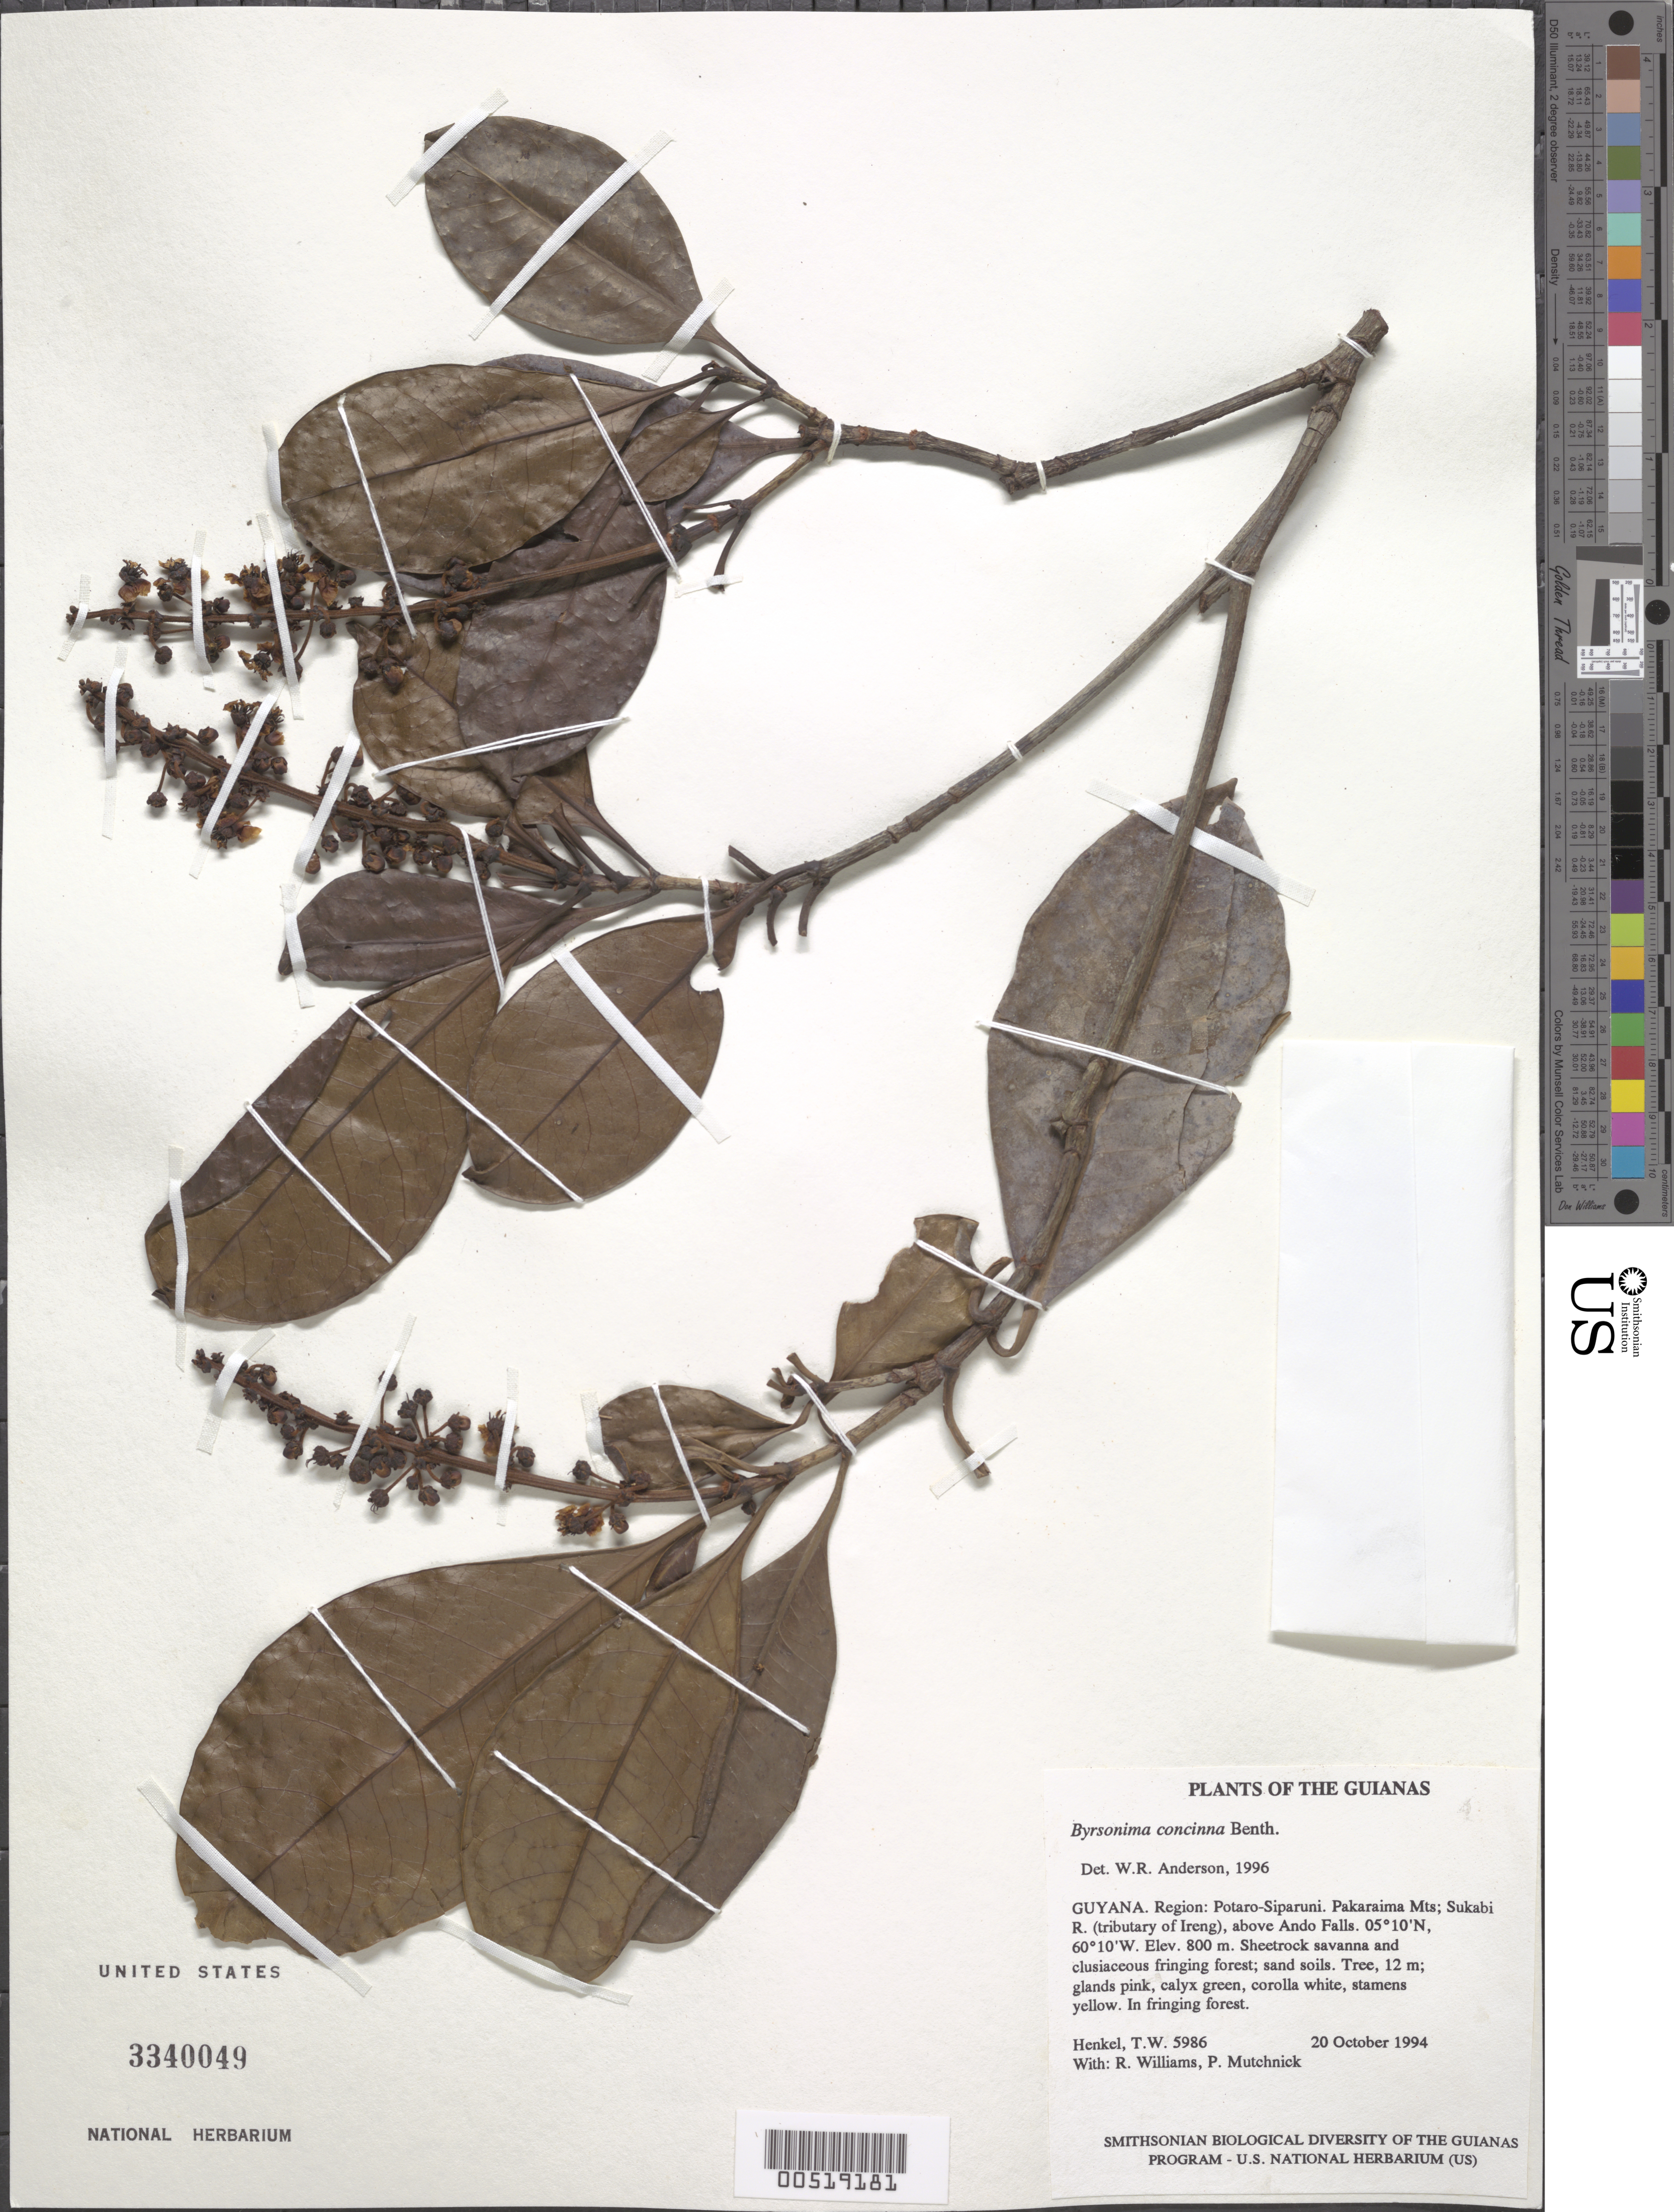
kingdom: Plantae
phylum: Tracheophyta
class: Magnoliopsida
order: Malpighiales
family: Malpighiaceae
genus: Byrsonima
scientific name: Byrsonima concinna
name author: Benth.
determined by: Anderson, W. R., (MICH), University of Michigan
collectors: T. Henkel, R. Williams & P. Mutchnick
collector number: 5986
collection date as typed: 20 October 1994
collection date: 1994-10-20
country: Guyana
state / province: Potaro-Siparuni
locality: Pakaraima Mts; Sukabi R. (tributary of Ireng), above Ando Falls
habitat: Sheetrock savanna and clusiaceous fringing forest; sand soils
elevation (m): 800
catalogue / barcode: US 3340049